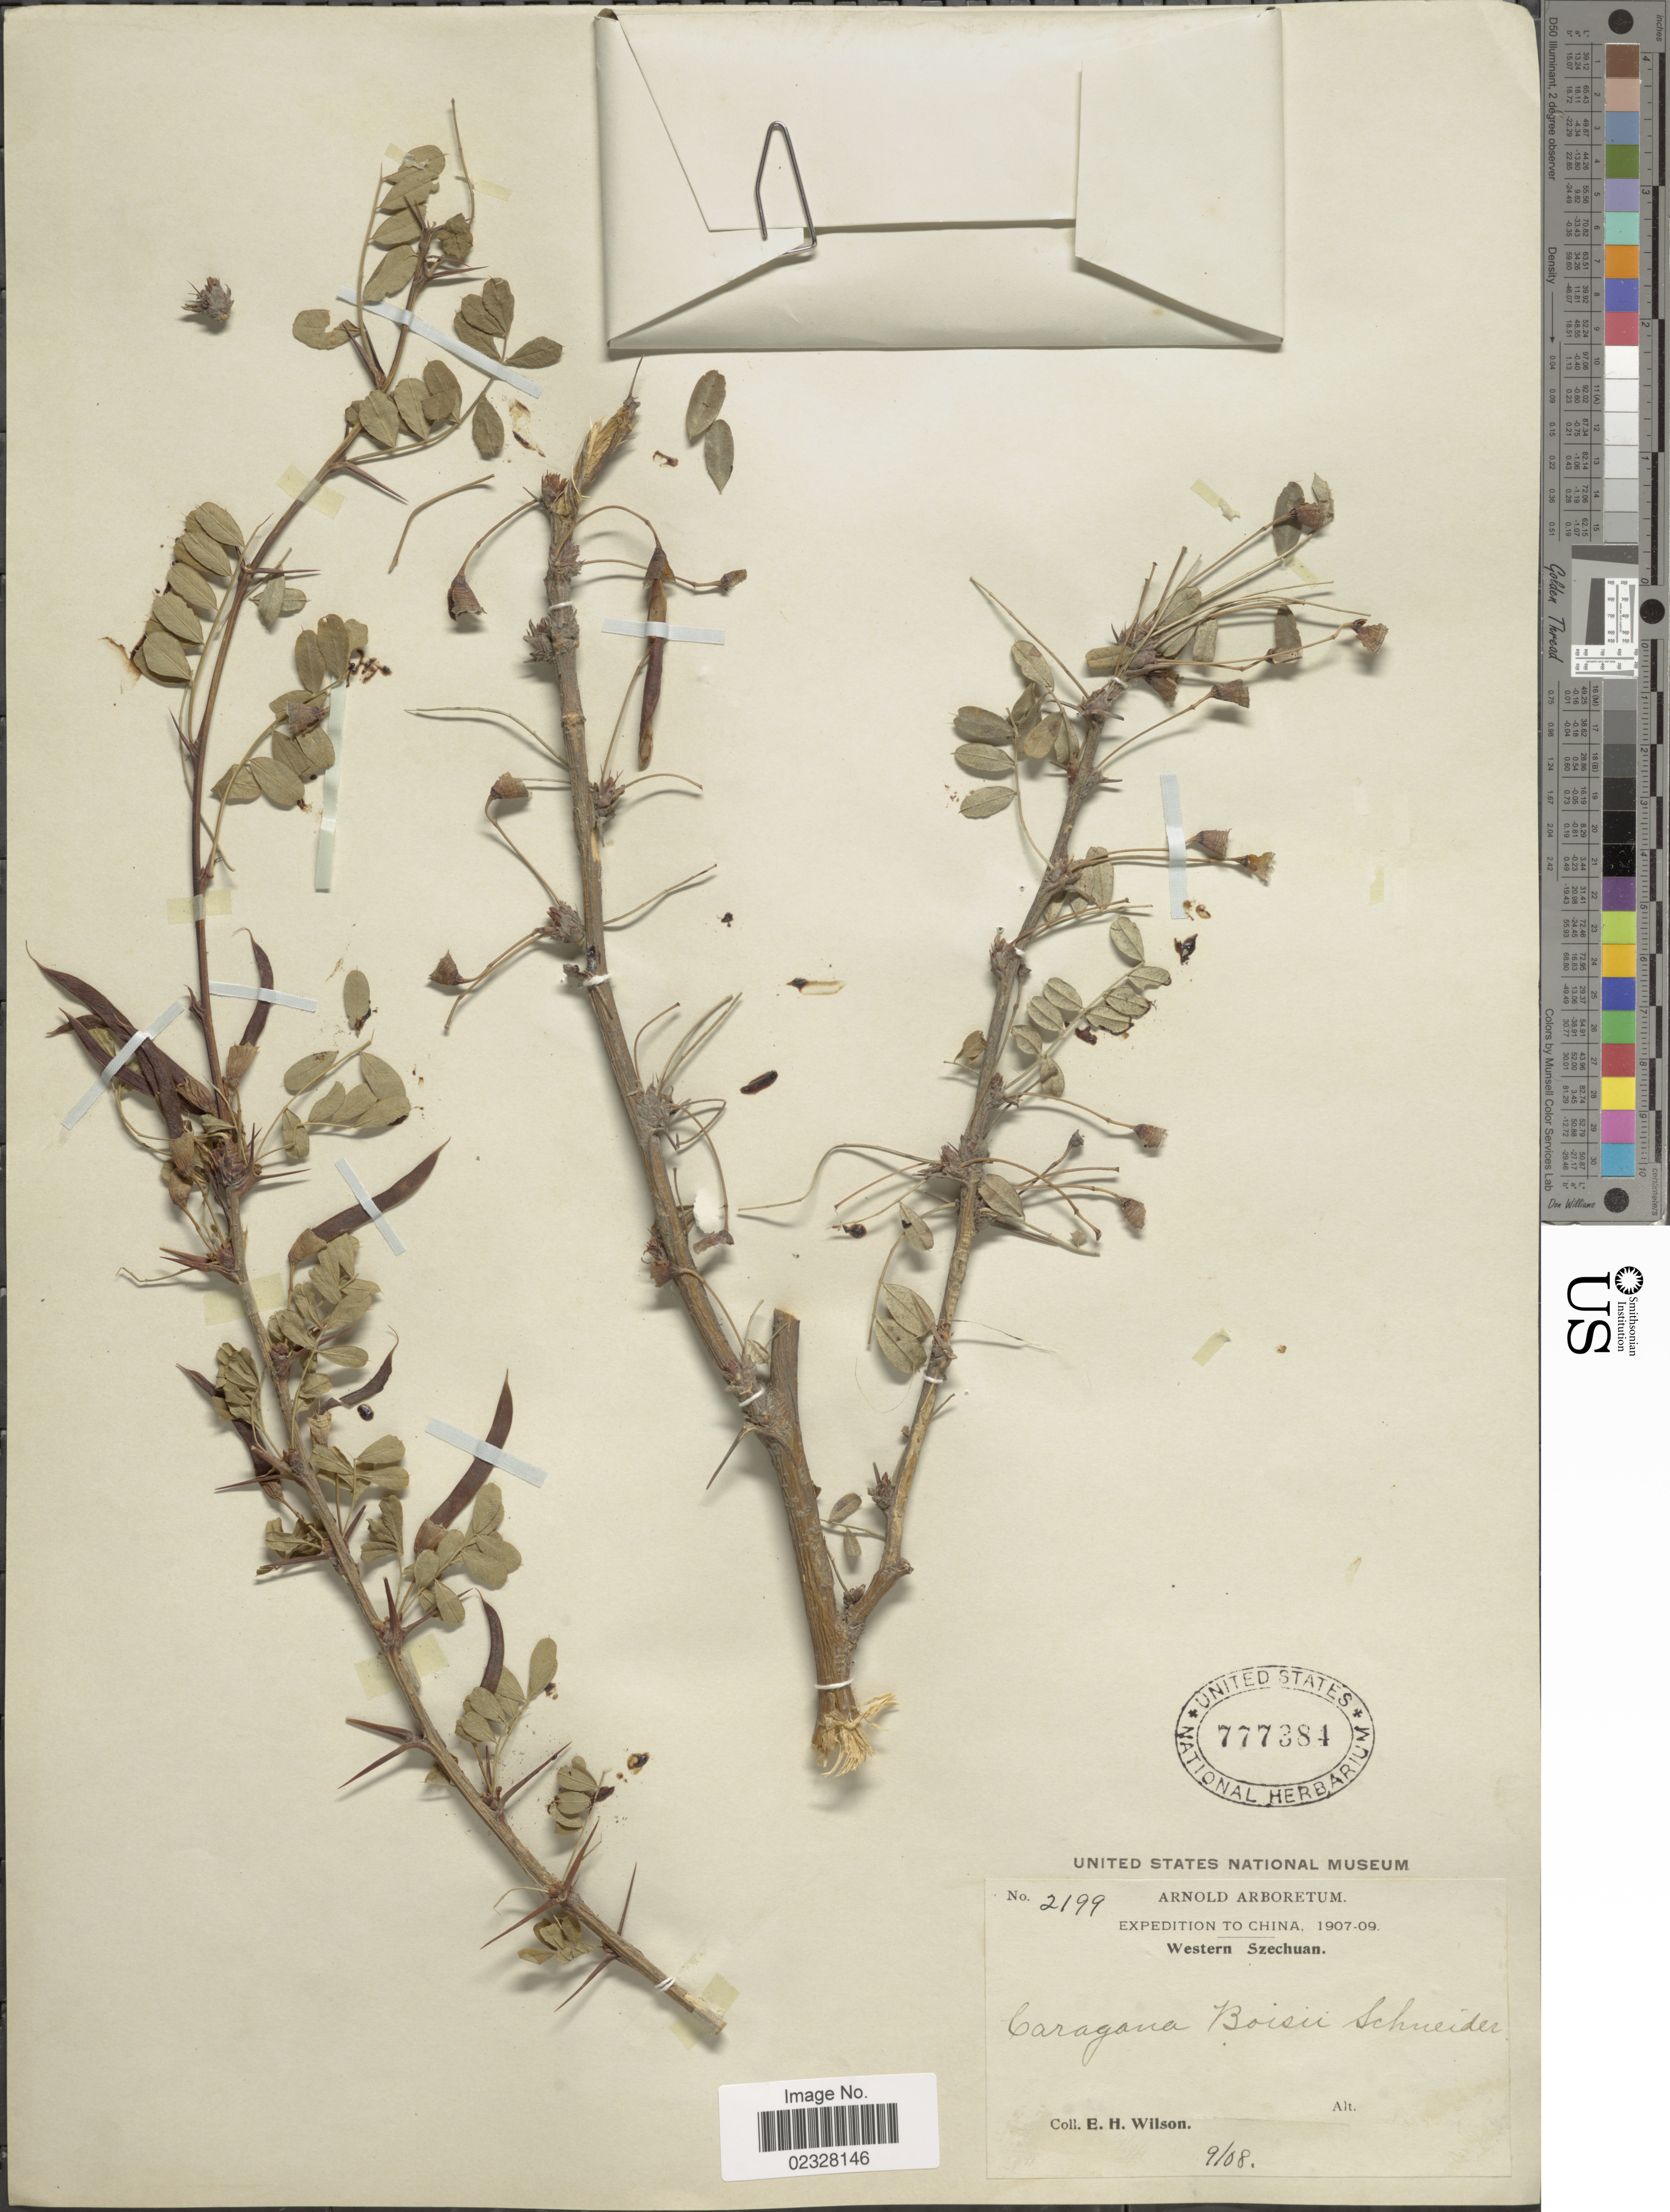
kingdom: Plantae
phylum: Tracheophyta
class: Magnoliopsida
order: Fabales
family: Fabaceae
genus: Caragana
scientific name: Caragana boisii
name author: C.K. Schneid.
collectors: E. Wilson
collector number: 2199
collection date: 1907-08-09/1909-08-09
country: China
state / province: Sichuan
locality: Western Szechuan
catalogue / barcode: US 777384